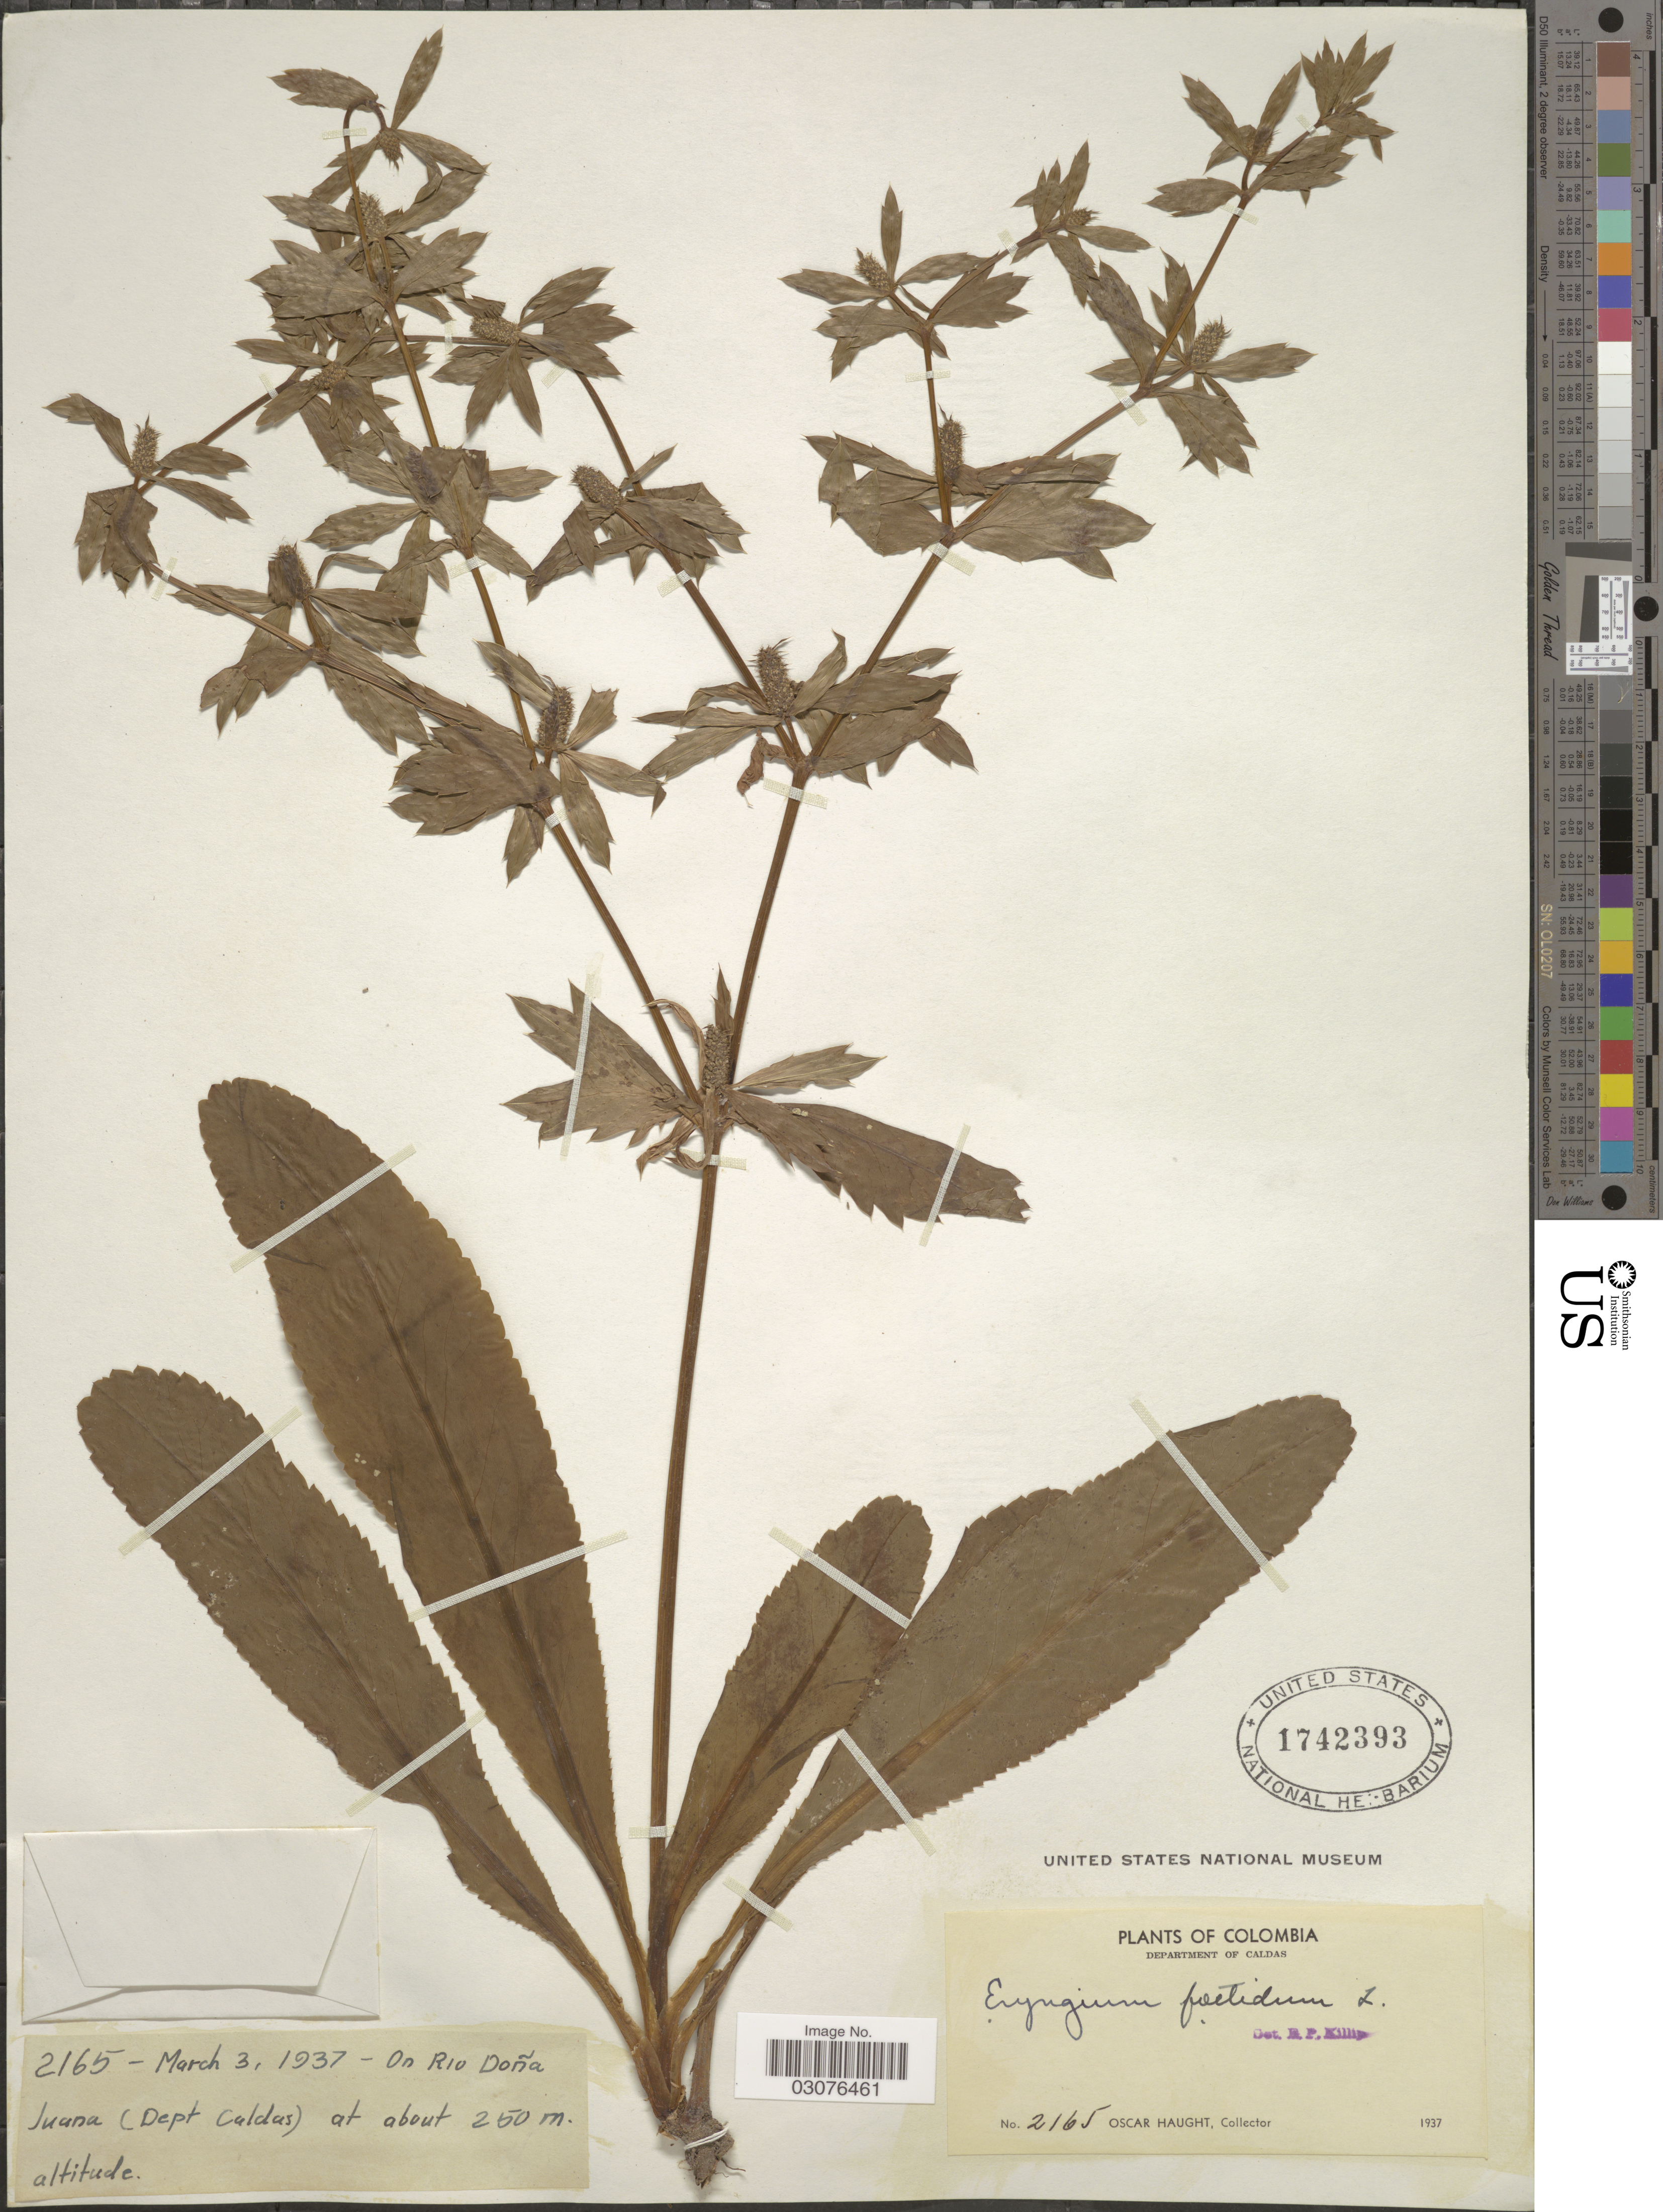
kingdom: Plantae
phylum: Tracheophyta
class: Magnoliopsida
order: Apiales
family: Apiaceae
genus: Eryngium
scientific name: Eryngium foetidum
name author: L.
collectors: O. Haught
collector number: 2165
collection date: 1937-03-03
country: Colombia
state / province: Caldas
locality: On Rio Doña Juana (Dept Caldas).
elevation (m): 250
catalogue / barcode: US 1742393